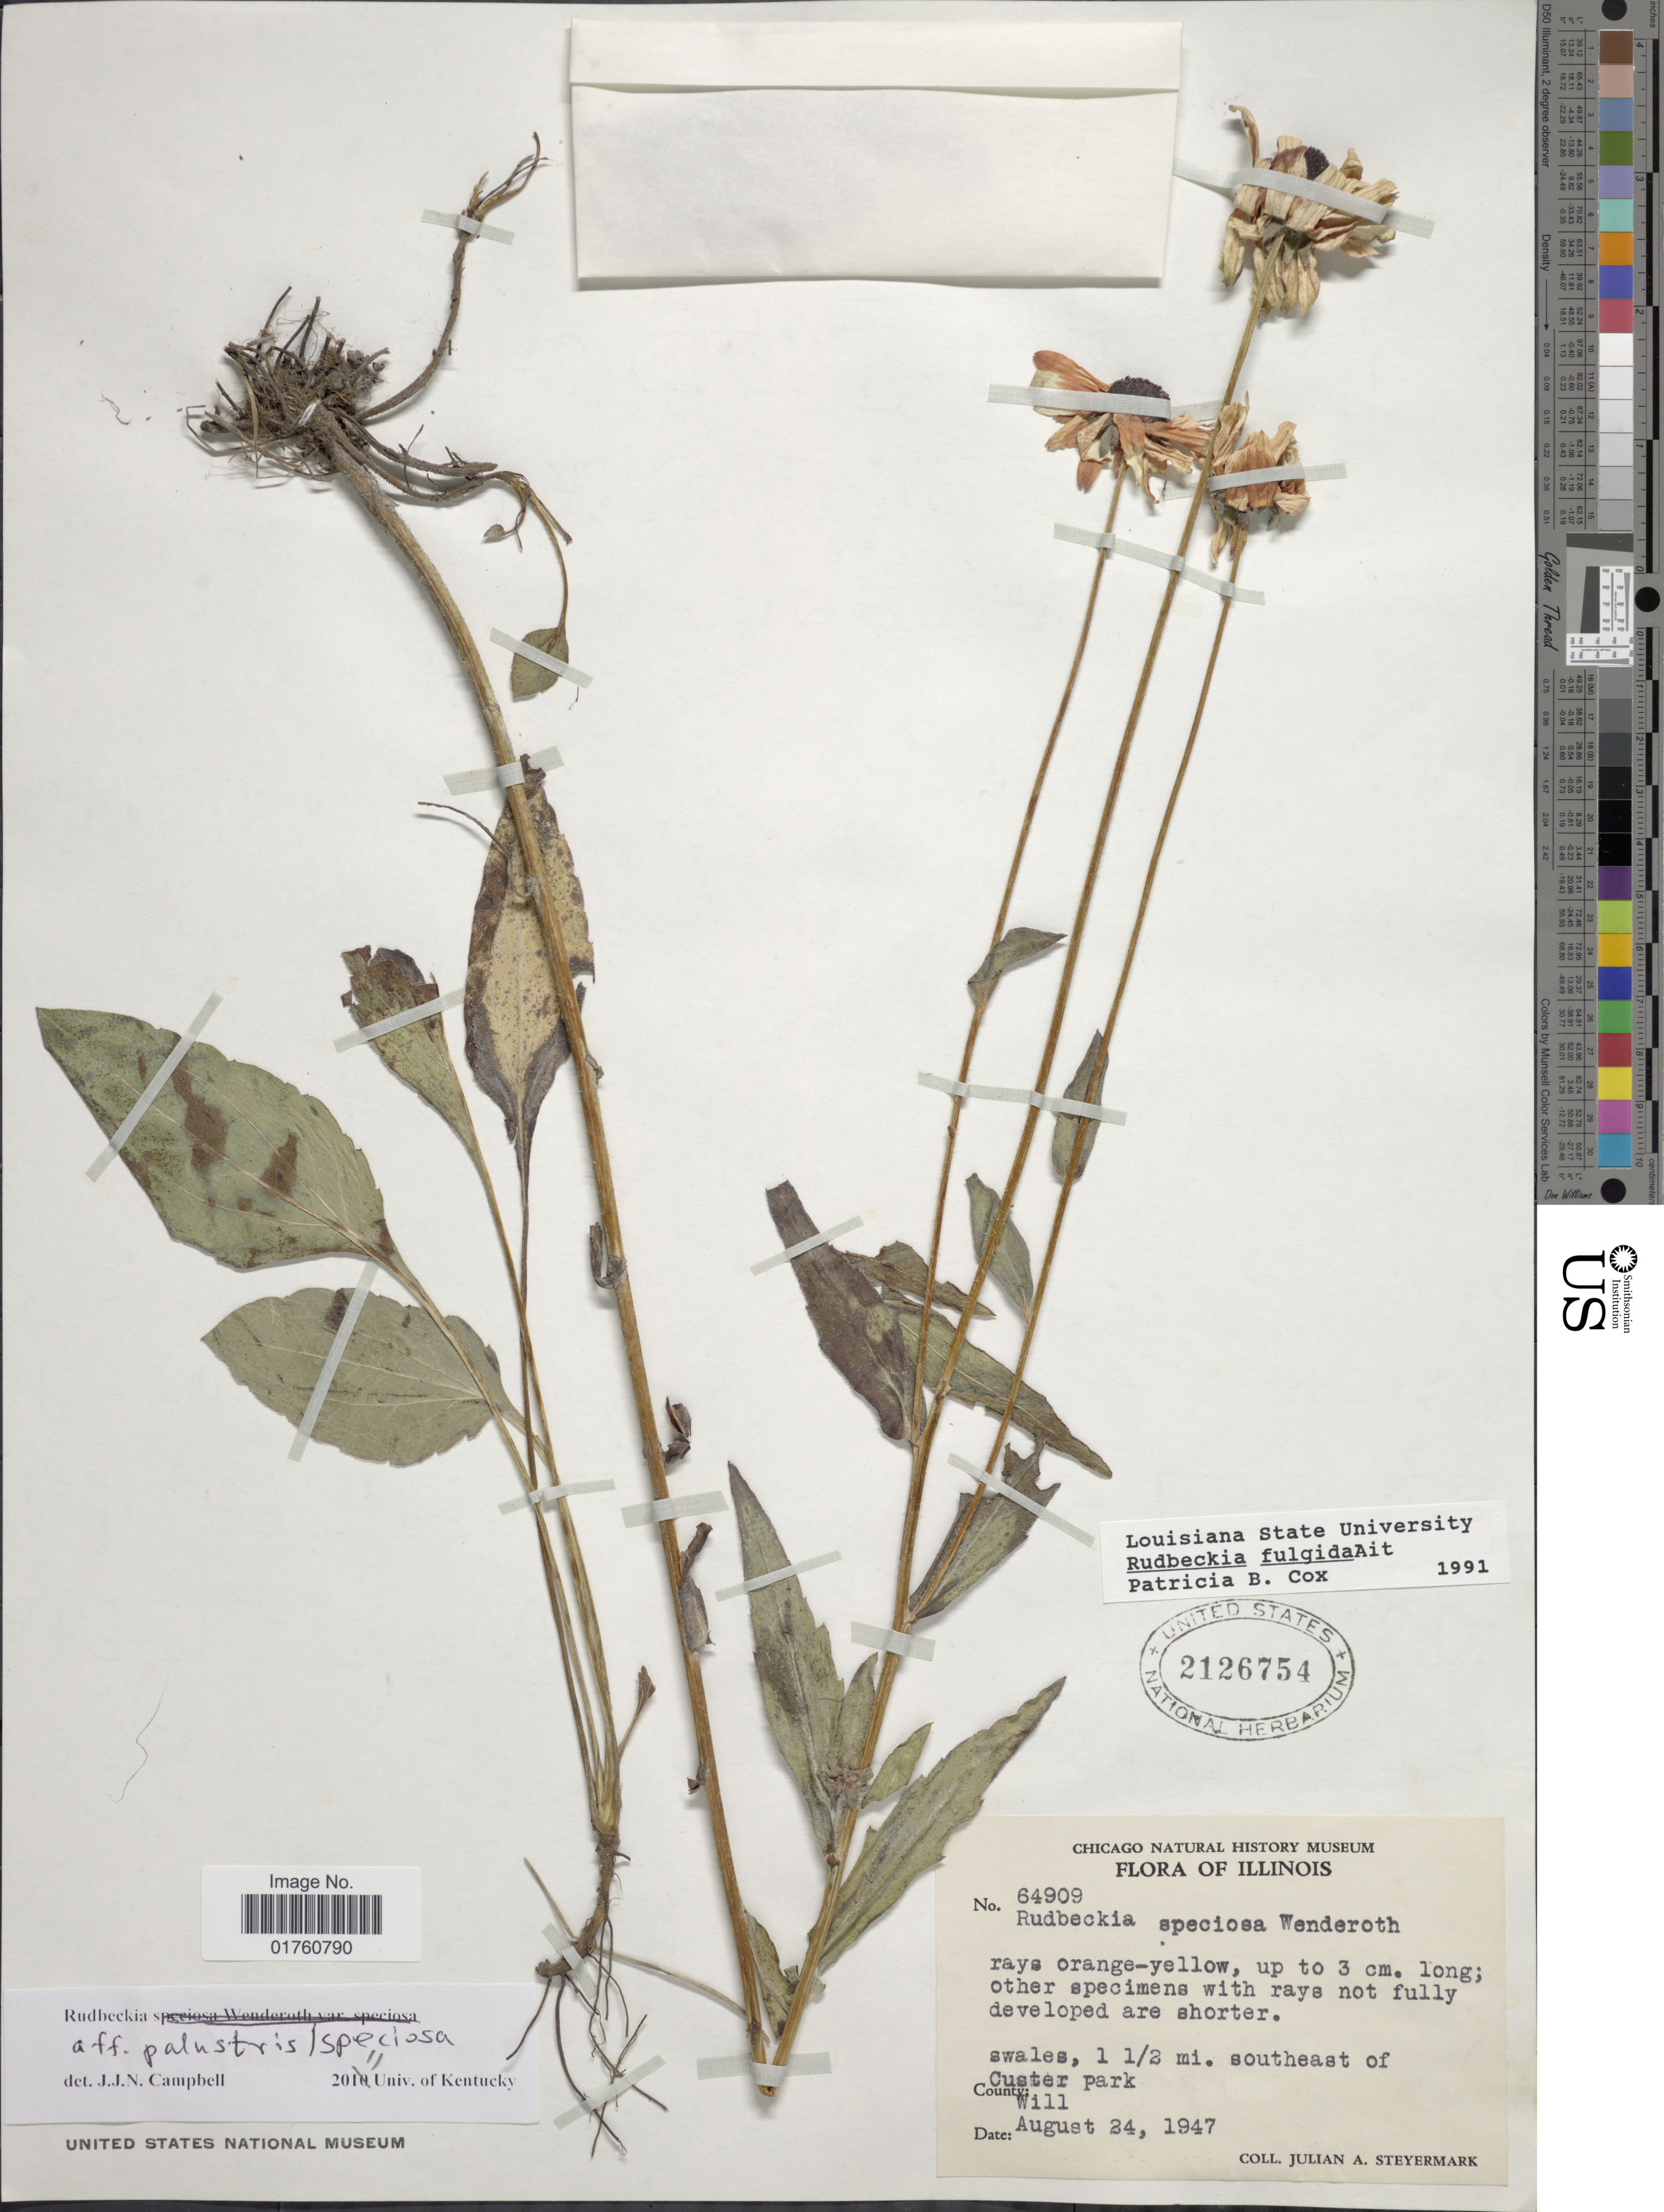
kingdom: Plantae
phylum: Tracheophyta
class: Magnoliopsida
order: Asterales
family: Asteraceae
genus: Rudbeckia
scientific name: Rudbeckia fulgida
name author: Aiton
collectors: J. Steyermark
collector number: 64909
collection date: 1947-08-24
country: United States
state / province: Illinois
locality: Swales, 1 1/2 mi. southeast of Custer park, County Will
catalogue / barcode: US 2126754